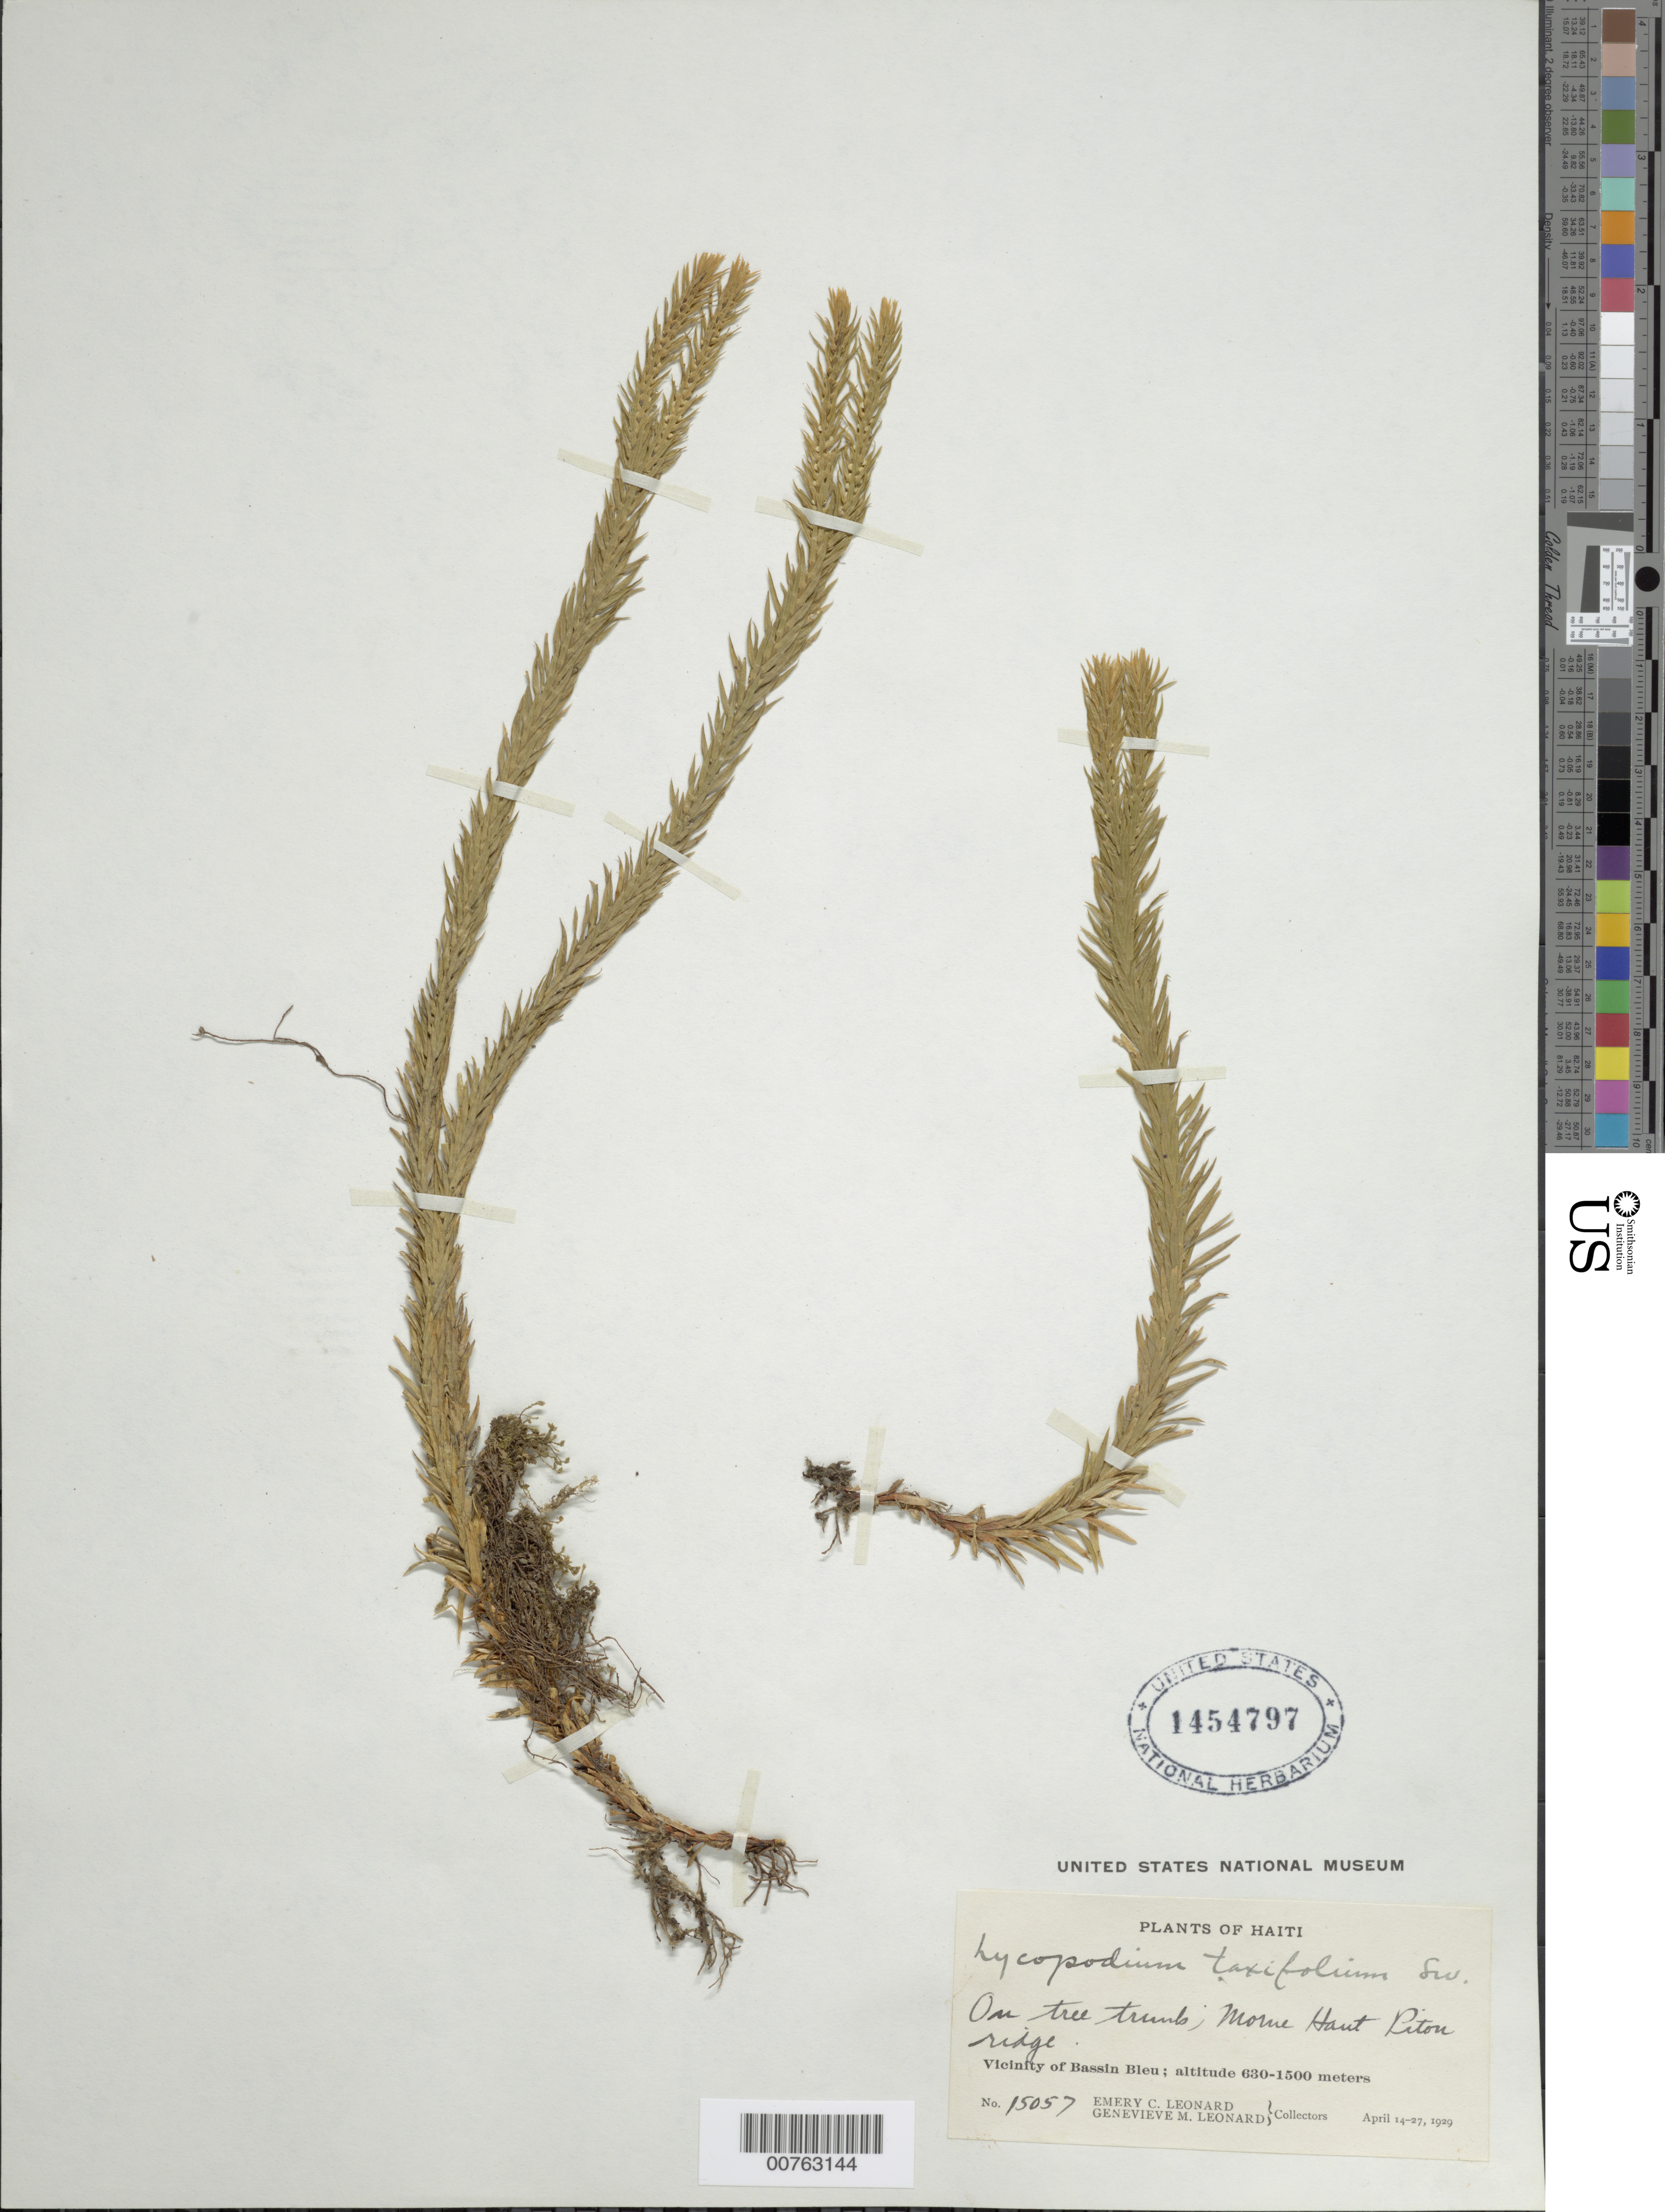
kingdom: Plantae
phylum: Tracheophyta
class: Lycopodiopsida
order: Lycopodiales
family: Lycopodiaceae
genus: Phlegmariurus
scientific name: Phlegmariurus taxifolius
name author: (Sw.) Á. Löve & D. Löve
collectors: E. C. Leonard & G. M. Leonard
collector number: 15057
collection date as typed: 14 Apr 1929 to 27 Apr 1929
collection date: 1929-04-14/1929-04-27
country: Haiti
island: Hispaniola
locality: Morne Haut Piton. Vicinity of Bassin Bleu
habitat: On tree trunk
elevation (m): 630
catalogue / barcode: US 1454797